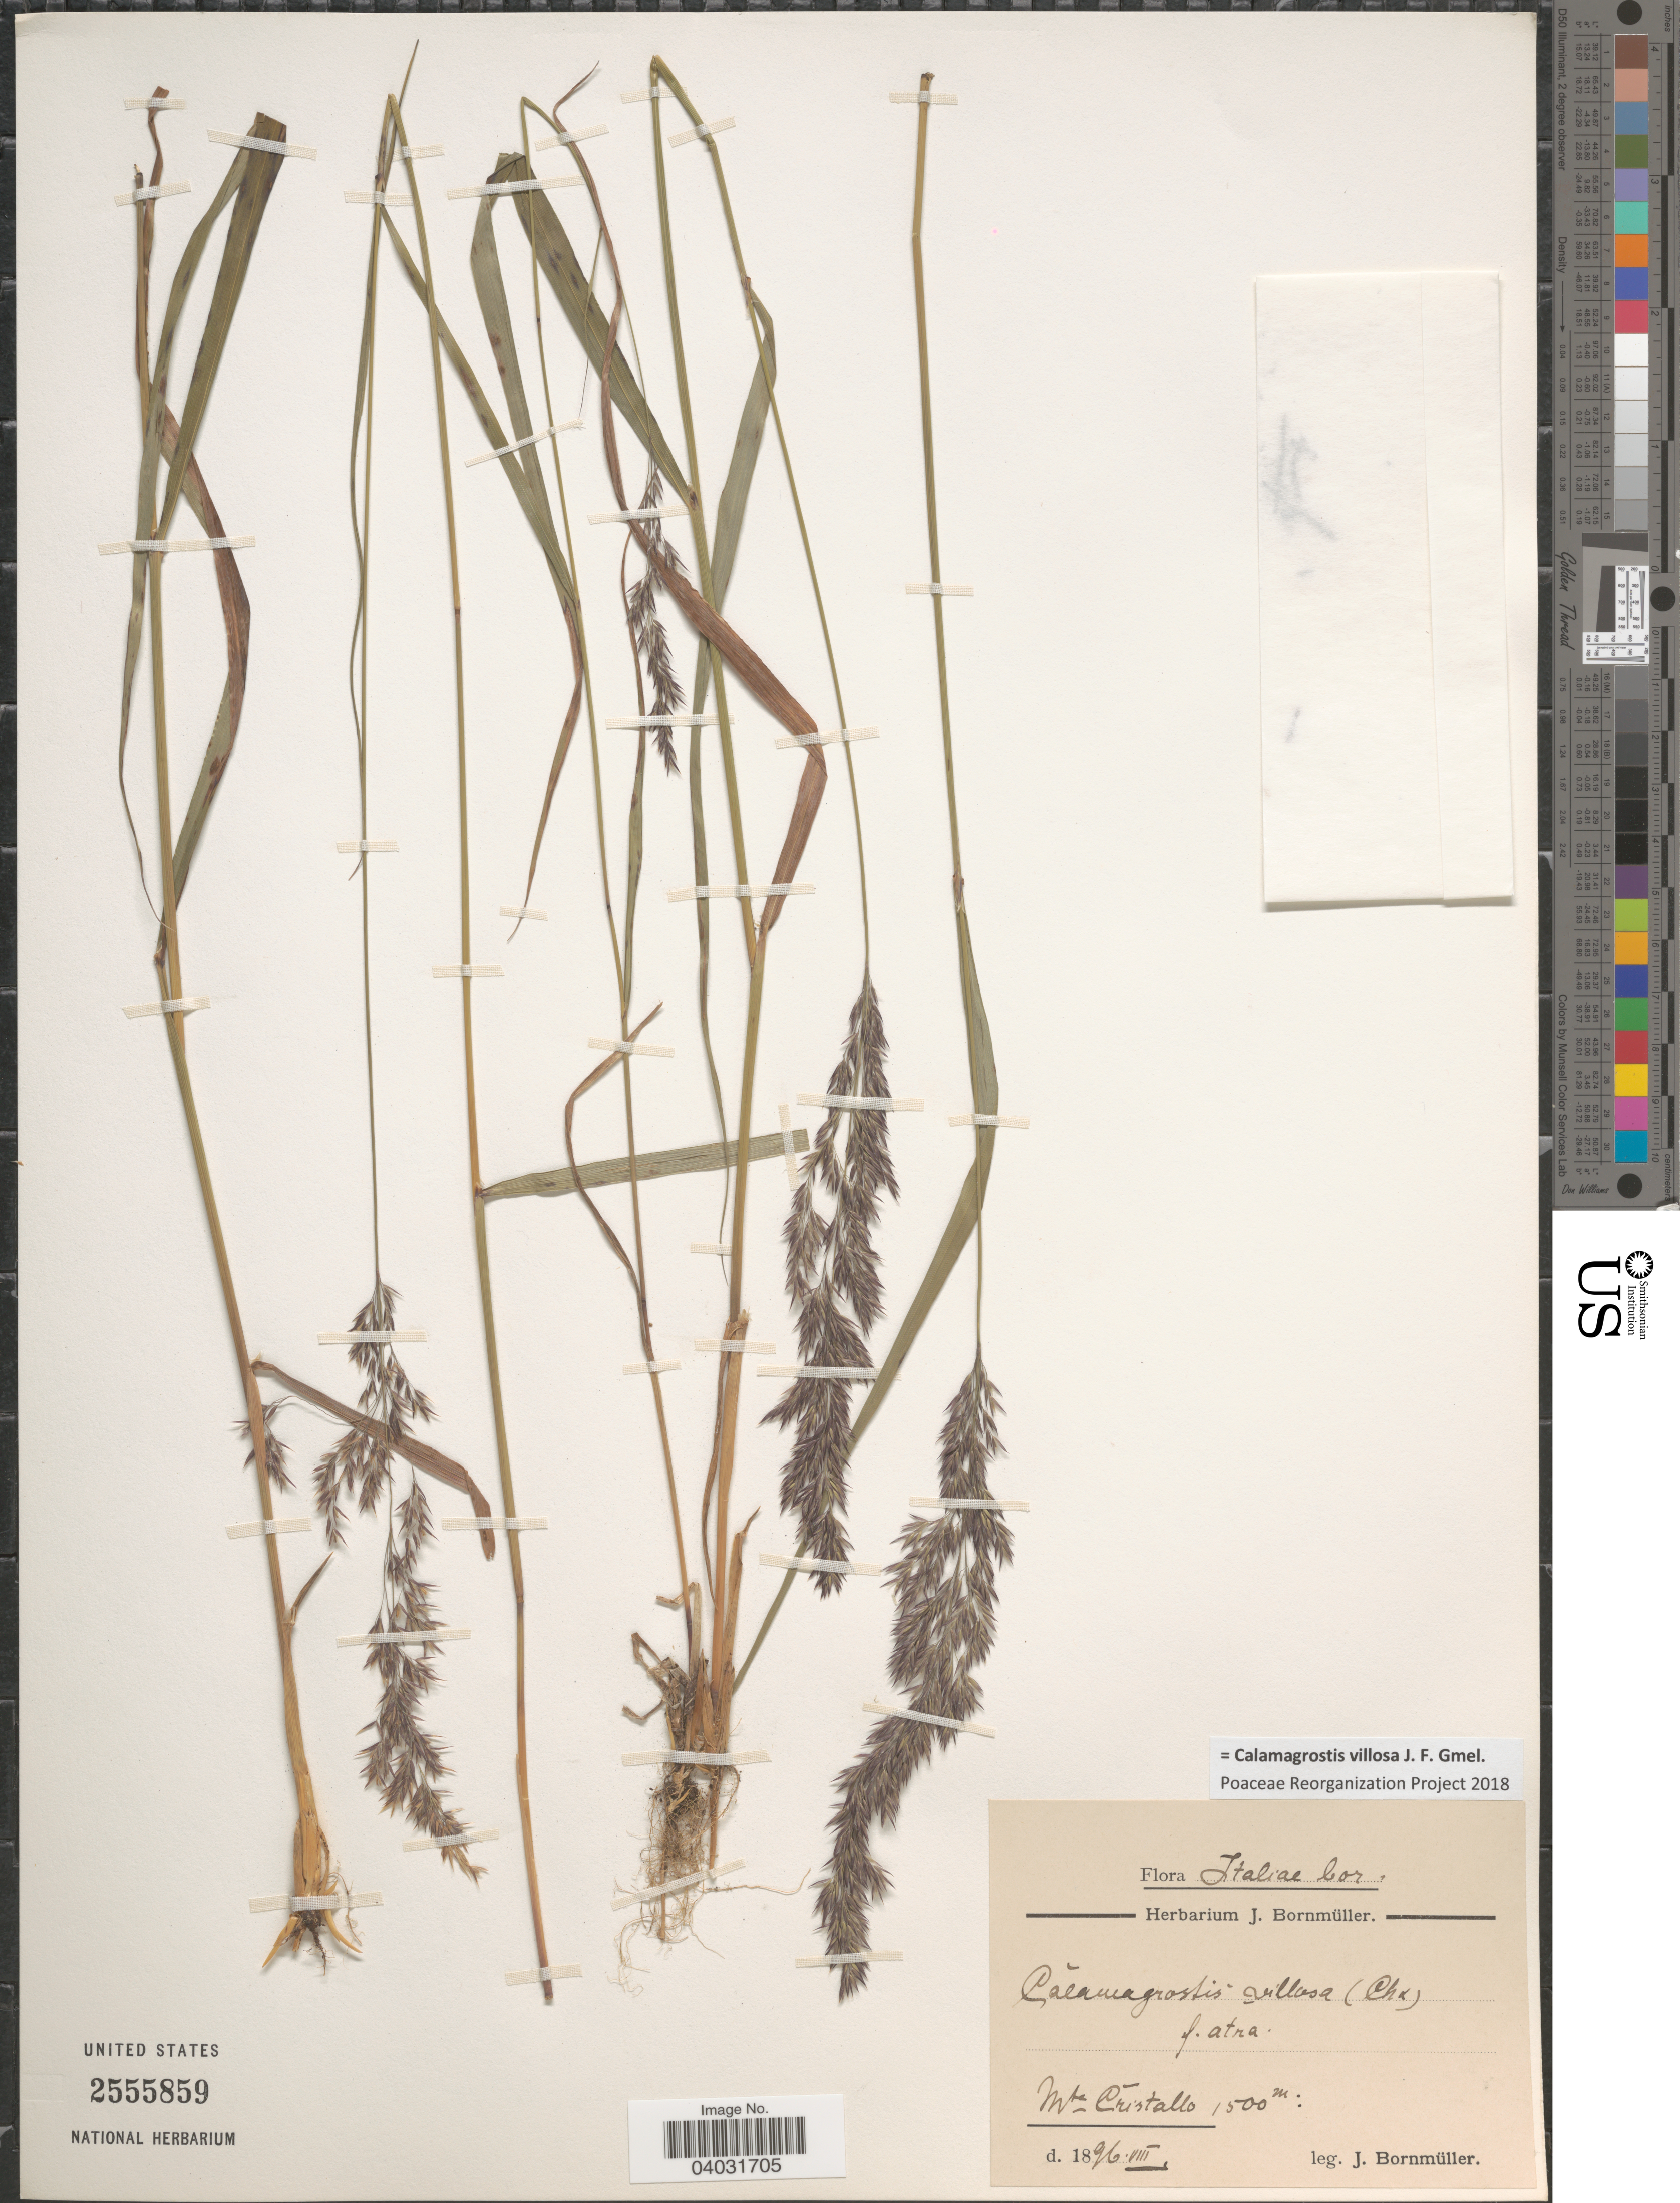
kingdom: Plantae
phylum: Tracheophyta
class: Liliopsida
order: Poales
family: Poaceae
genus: Calamagrostis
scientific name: Calamagrostis villosa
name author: J.F. Gmel.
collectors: J. Bornmüller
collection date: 1896-08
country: Italy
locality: Italiae bor. Mt. Cristallo.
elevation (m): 1500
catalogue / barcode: US 2555859